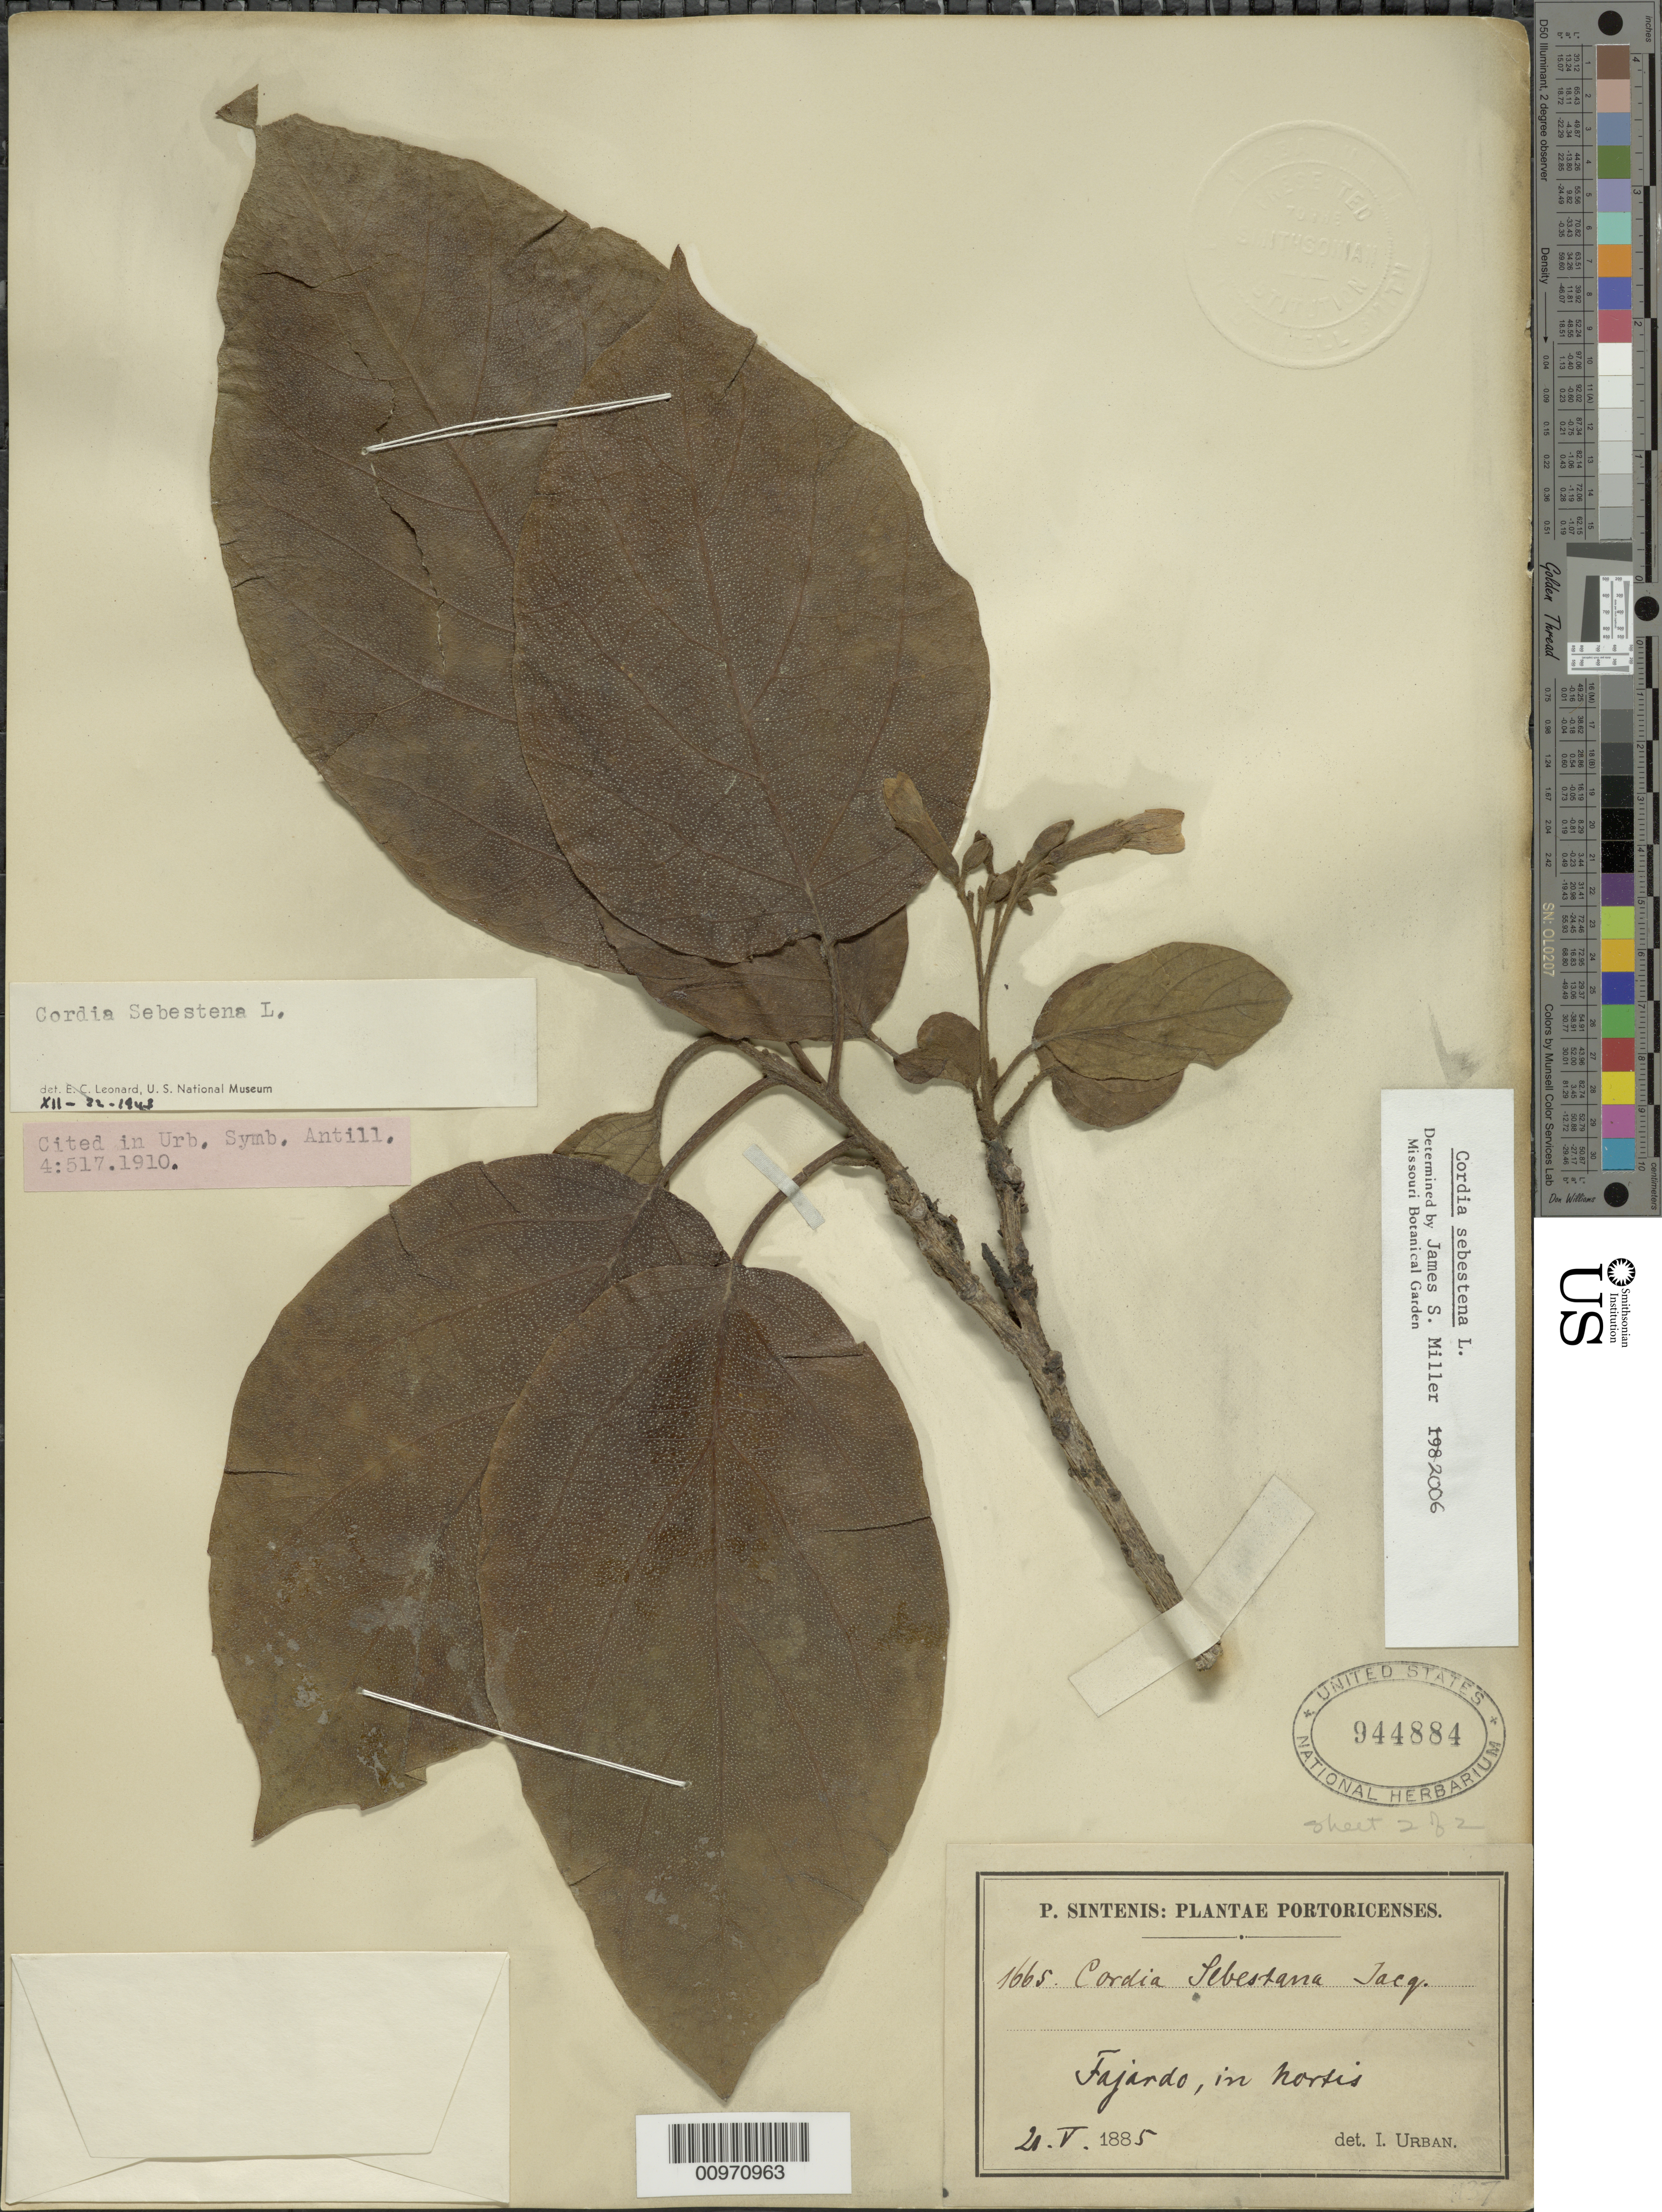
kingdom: Plantae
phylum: Tracheophyta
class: Magnoliopsida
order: Boraginales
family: Cordiaceae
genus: Cordia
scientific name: Cordia sebestena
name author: L.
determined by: Miller, James S., (MO), Missouri Botanical Garden (UNITED STATES)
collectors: P. Sintenis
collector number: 1665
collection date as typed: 20 May 1885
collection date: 1885-05-20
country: Puerto Rico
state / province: Fajardo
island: Puerto Rico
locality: Fajardo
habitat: In nortis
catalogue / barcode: US 944884